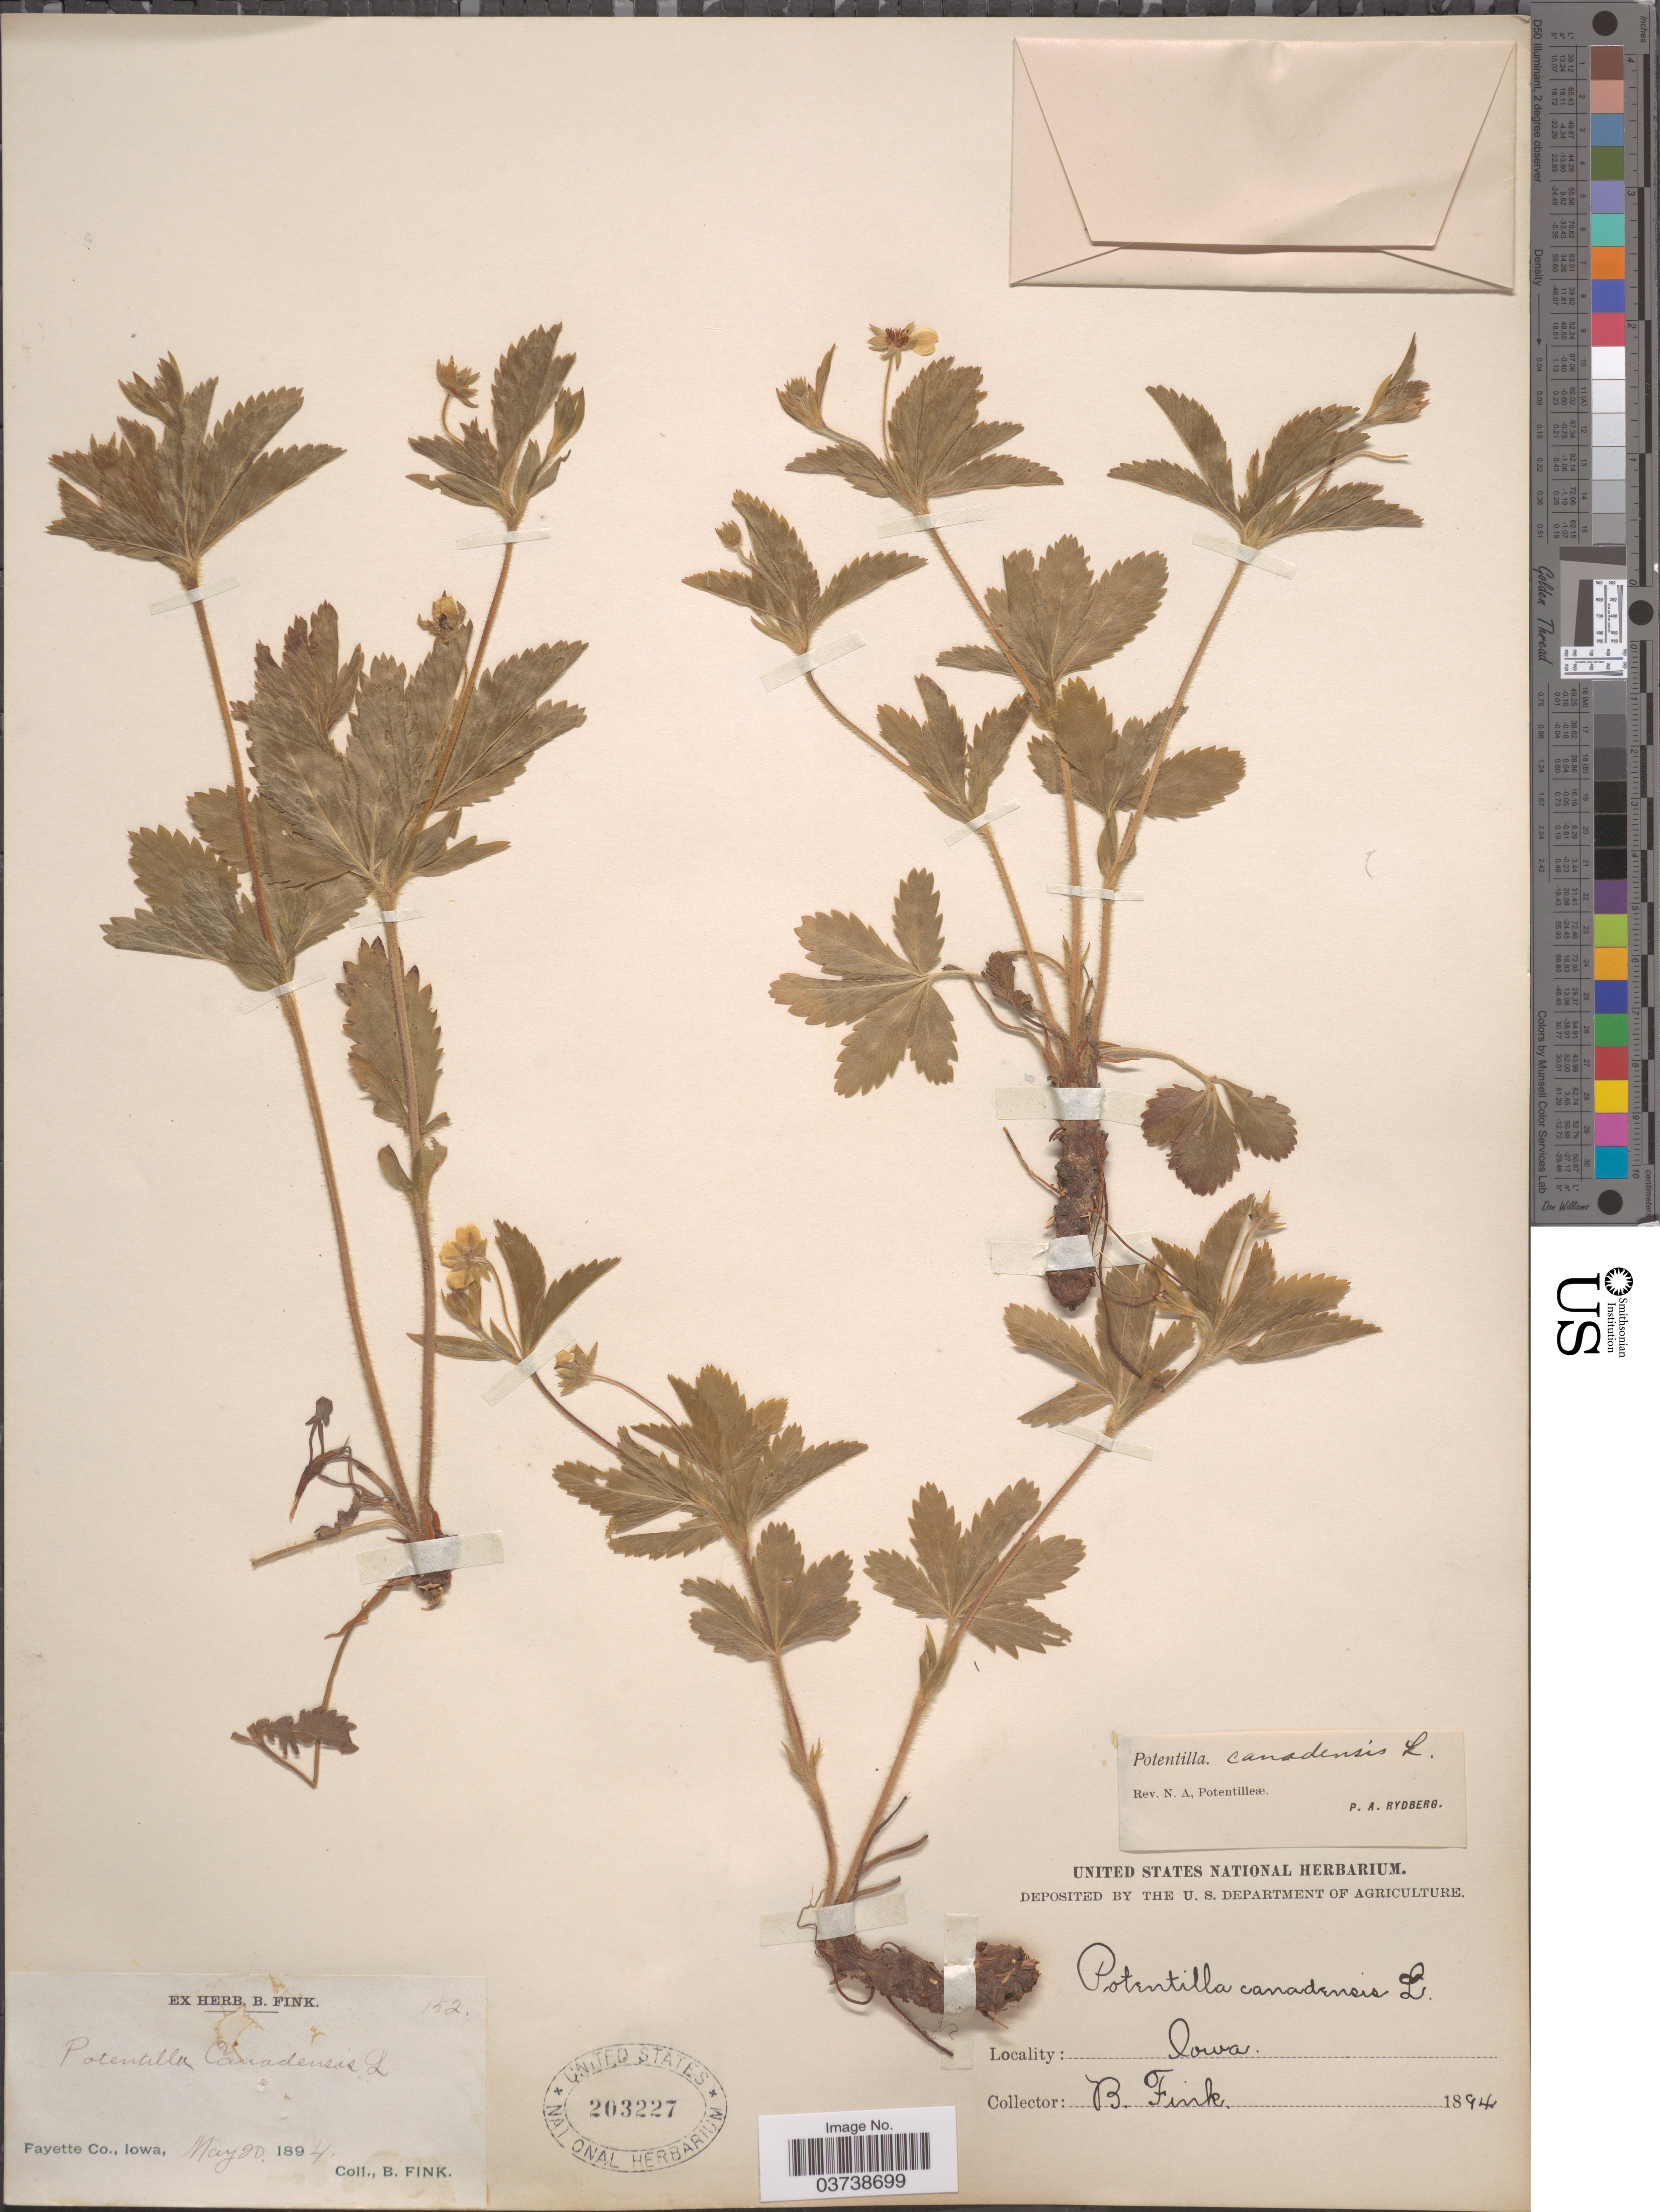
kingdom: Plantae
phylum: Tracheophyta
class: Magnoliopsida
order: Rosales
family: Rosaceae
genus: Potentilla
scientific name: Potentilla canadensis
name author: L.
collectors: B. Fink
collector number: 152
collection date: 1894-05-20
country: United States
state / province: Iowa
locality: Fayette Co.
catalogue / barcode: US 203227